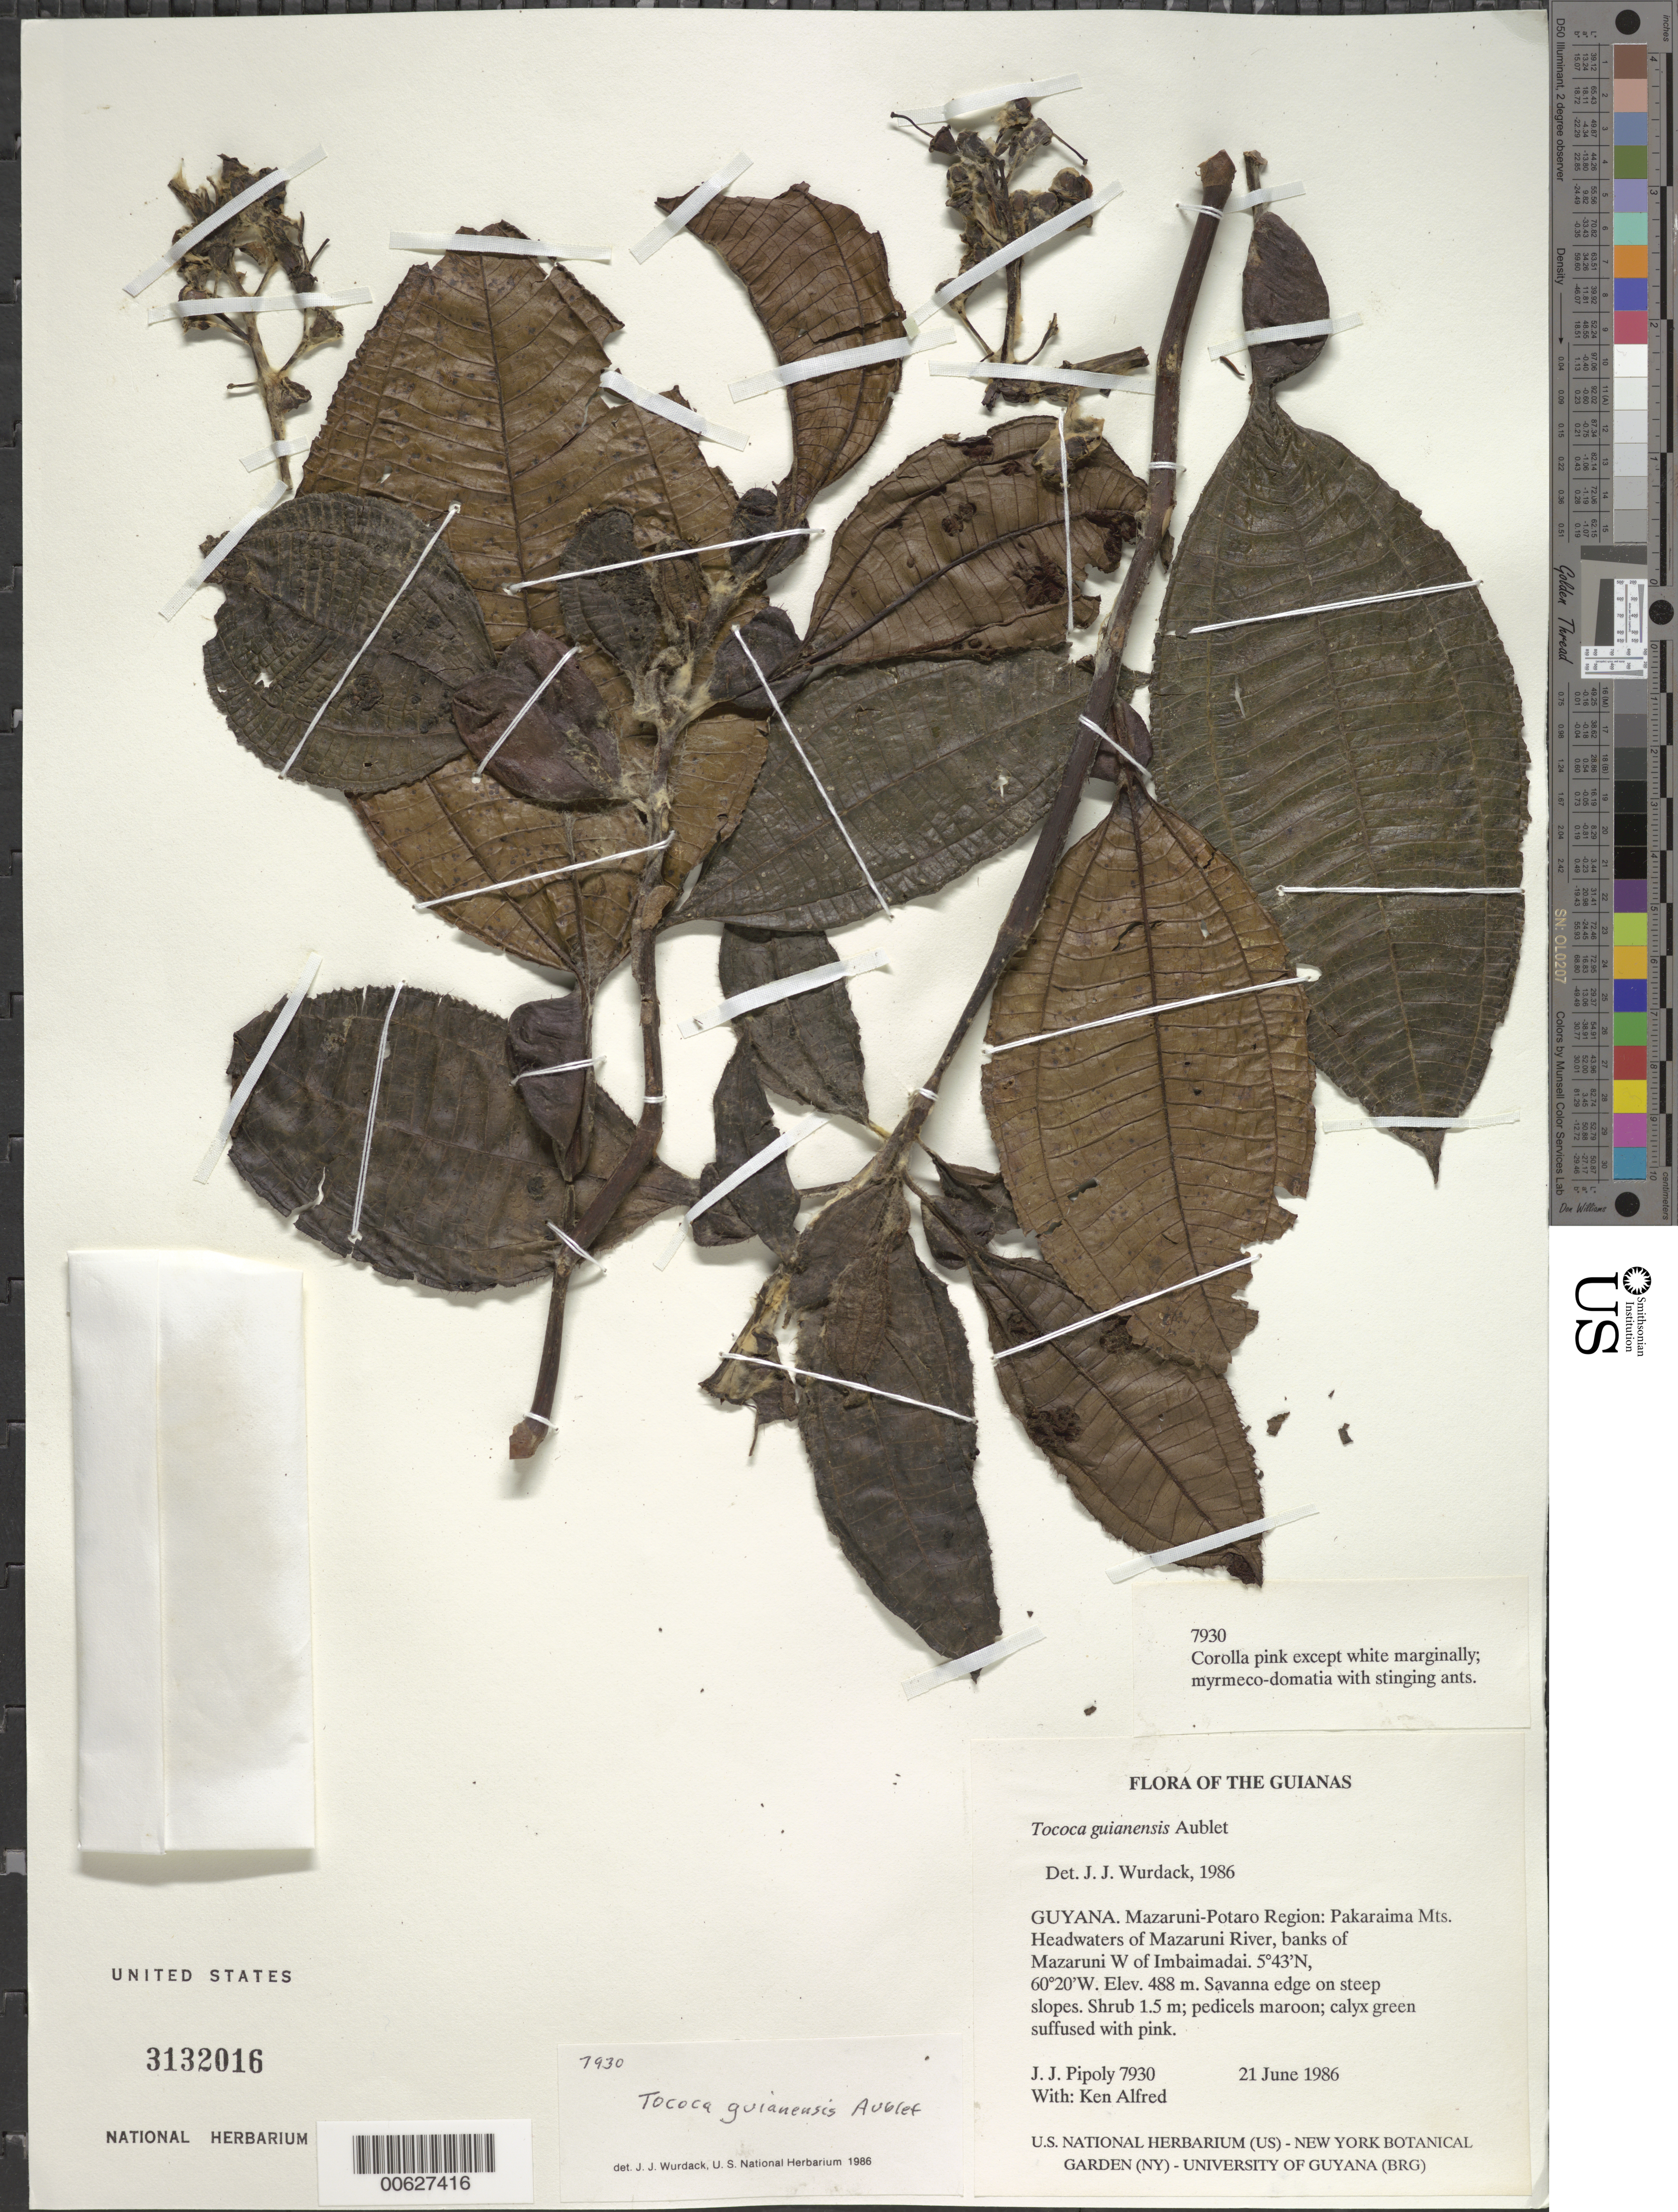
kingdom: Plantae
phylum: Tracheophyta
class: Magnoliopsida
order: Myrtales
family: Melastomataceae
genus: Tococa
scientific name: Tococa guianensis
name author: Aubl.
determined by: Wurdack, John J., (US), US (UNITED STATES)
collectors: J. J. Pipoly & K. Alfred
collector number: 7930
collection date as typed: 21 June 1986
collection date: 1986-06-21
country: Guyana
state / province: Cuyuni-Mazaruni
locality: Pakaraima Mts. Headwaters of Mazaruni River, banks of Mazaruni W of Imbaimadai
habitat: Savanna edge on steep slopes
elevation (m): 488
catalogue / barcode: US 3132016